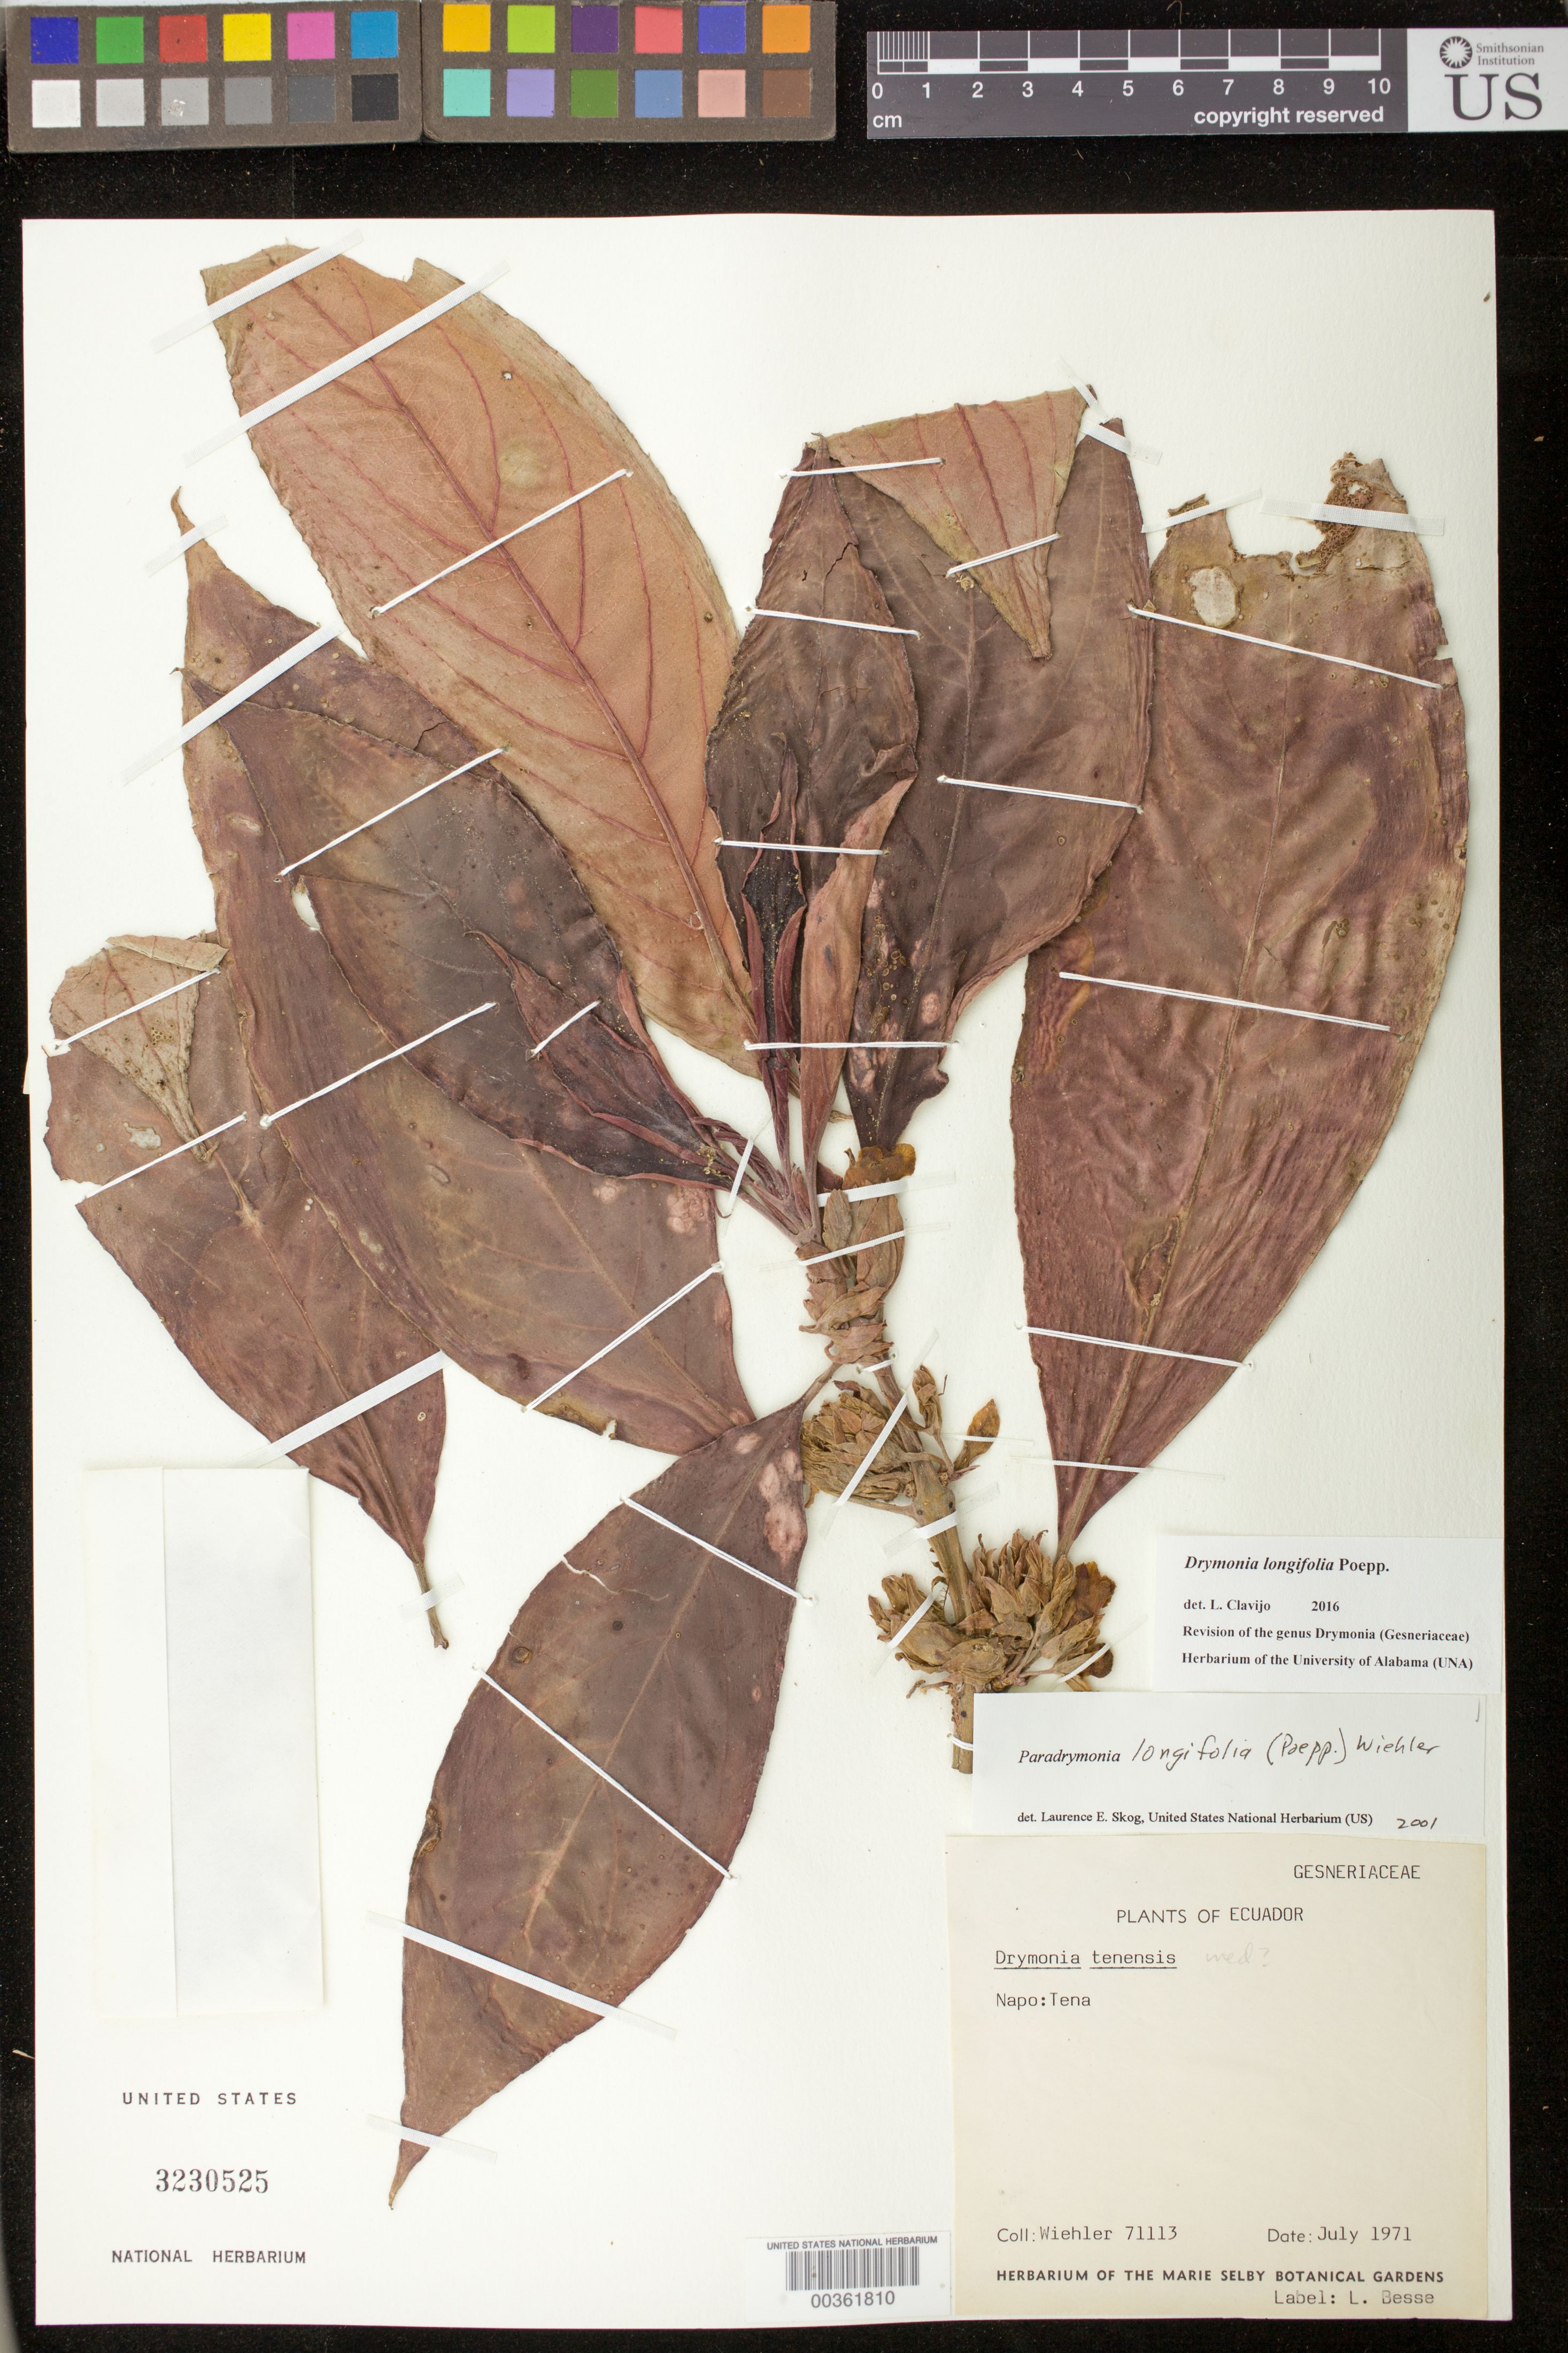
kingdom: Plantae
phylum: Tracheophyta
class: Magnoliopsida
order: Lamiales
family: Gesneriaceae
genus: Drymonia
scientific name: Drymonia longifolia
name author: Poepp.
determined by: Clavijo, L.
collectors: H. J. Wiehler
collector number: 71113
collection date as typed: Jul 1971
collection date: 1971-07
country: Ecuador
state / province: Napo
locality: Tena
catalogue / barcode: US 3230525